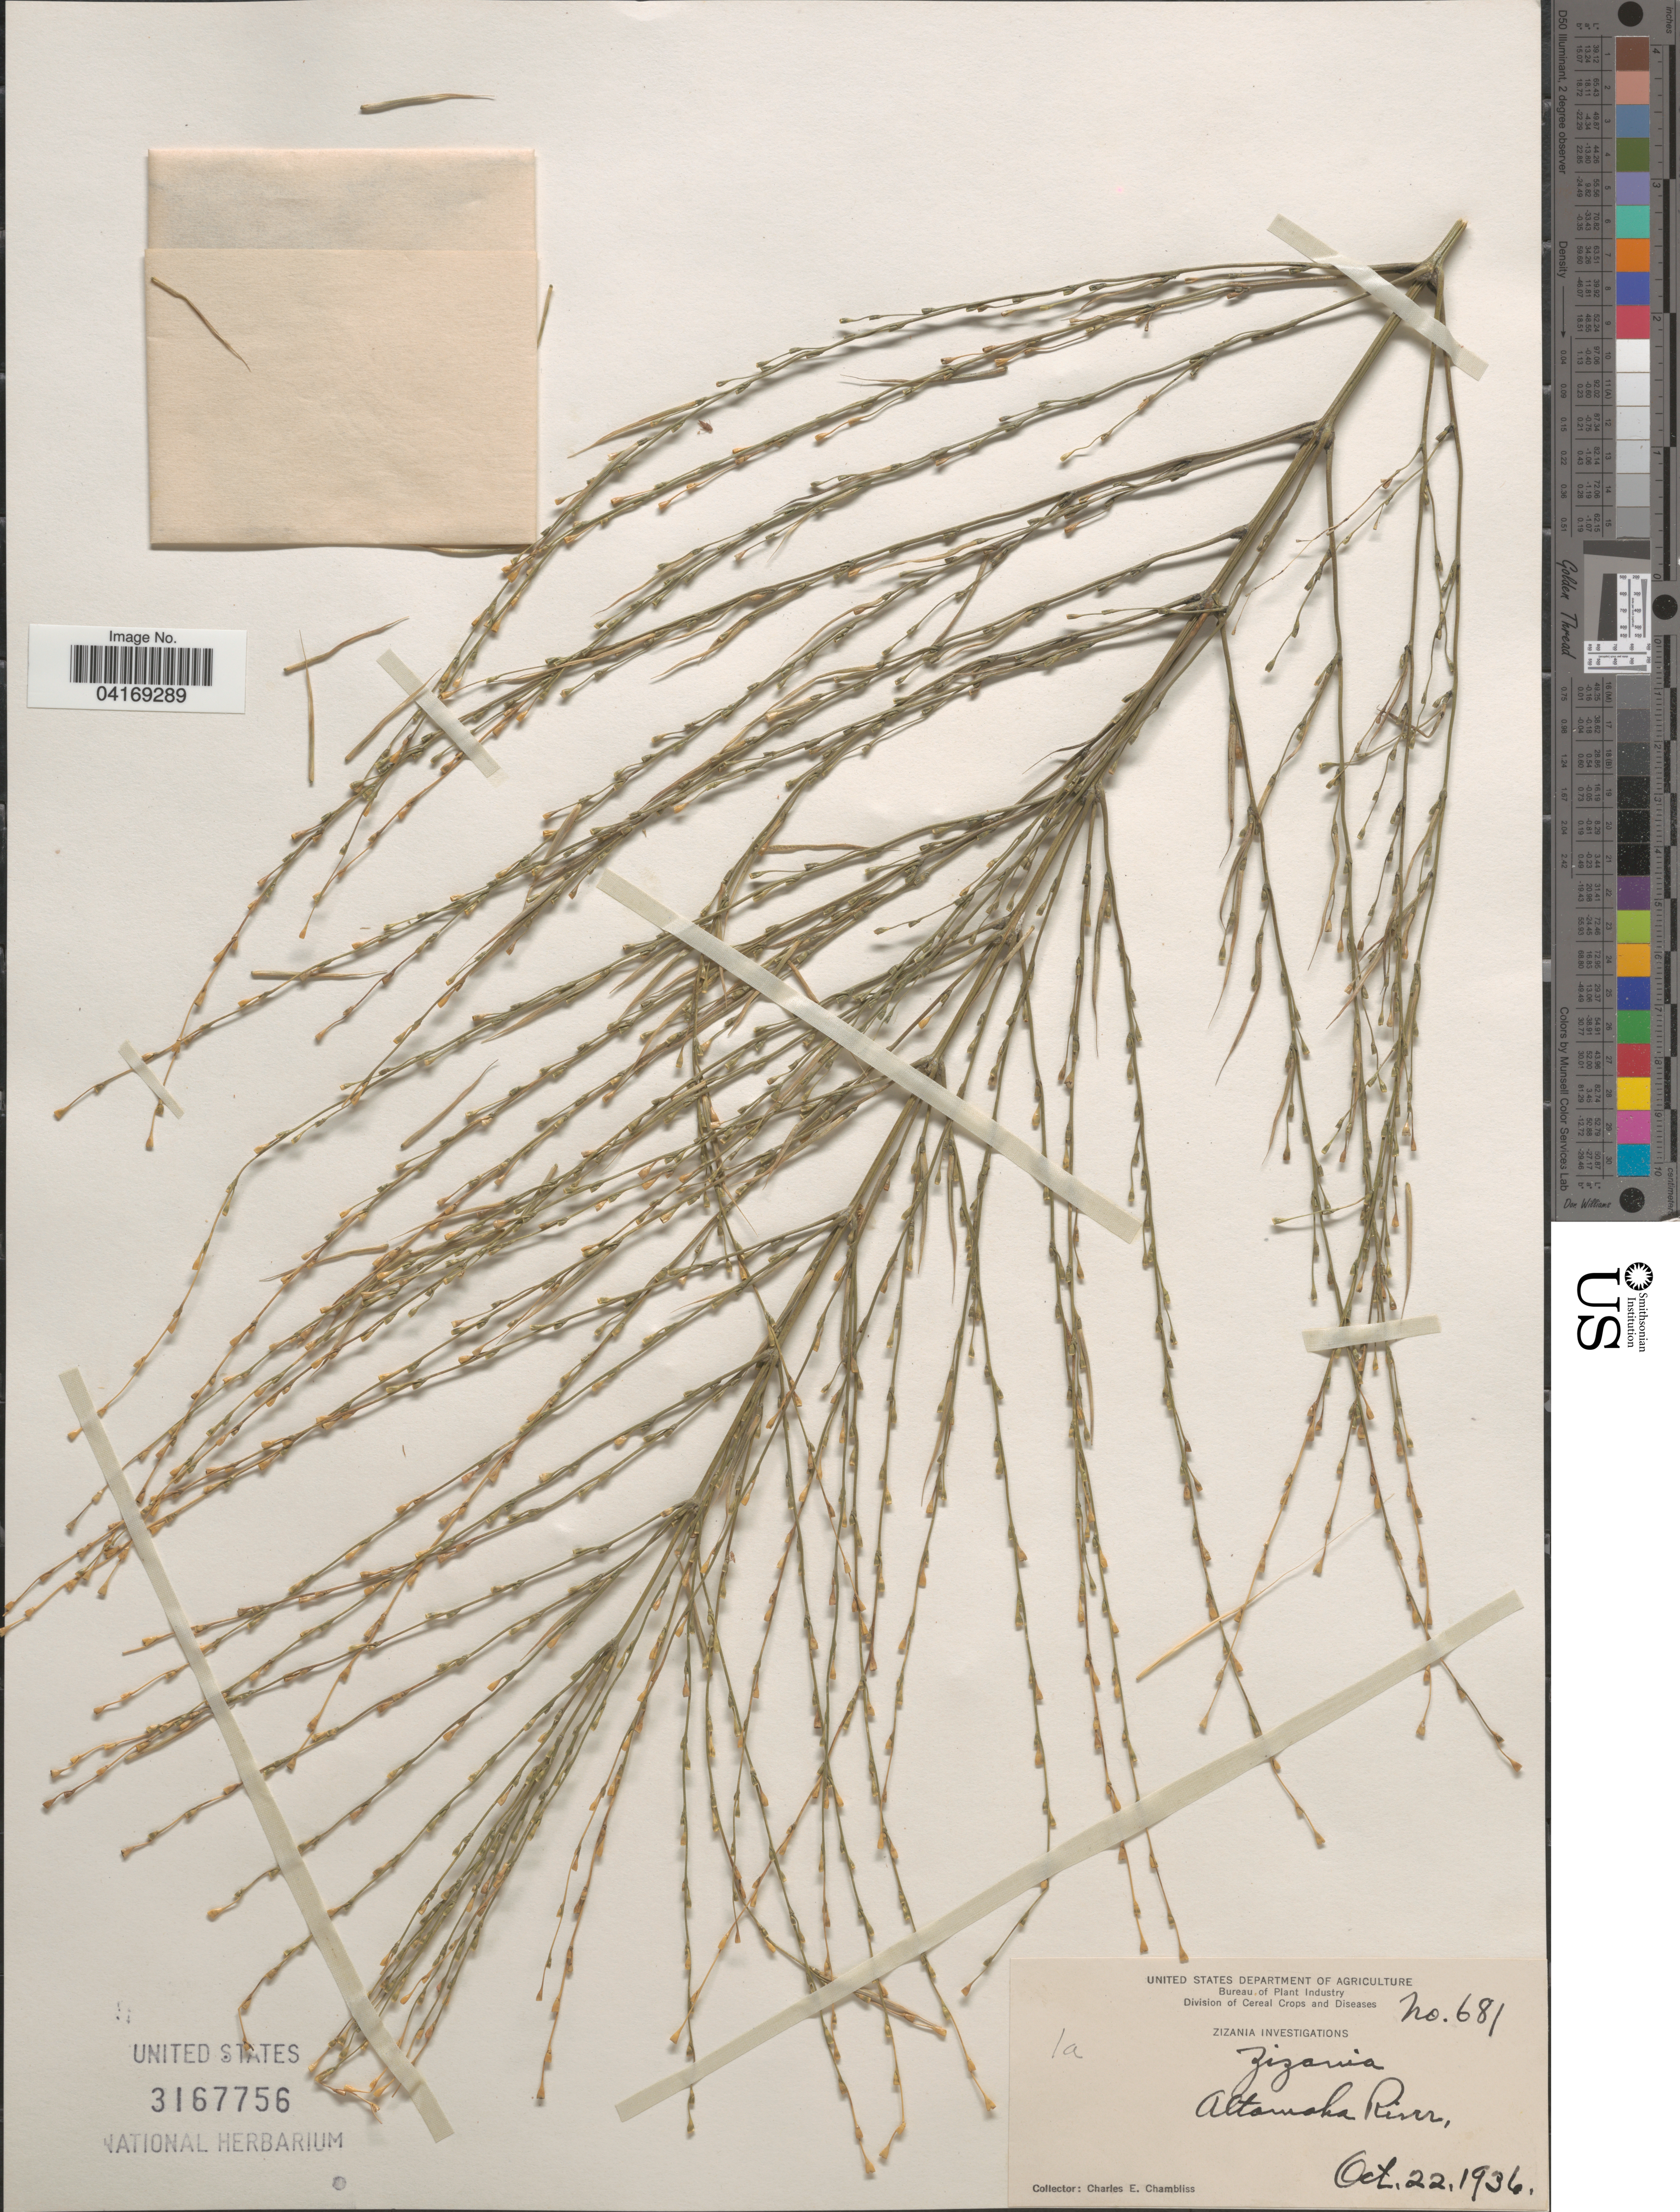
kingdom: Plantae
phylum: Tracheophyta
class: Liliopsida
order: Poales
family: Poaceae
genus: Zizania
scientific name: Zizania sp.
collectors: C. Chambliss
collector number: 681/1a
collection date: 1936-10-22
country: United States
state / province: Georgia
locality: Altamaha River.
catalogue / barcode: US 3167756